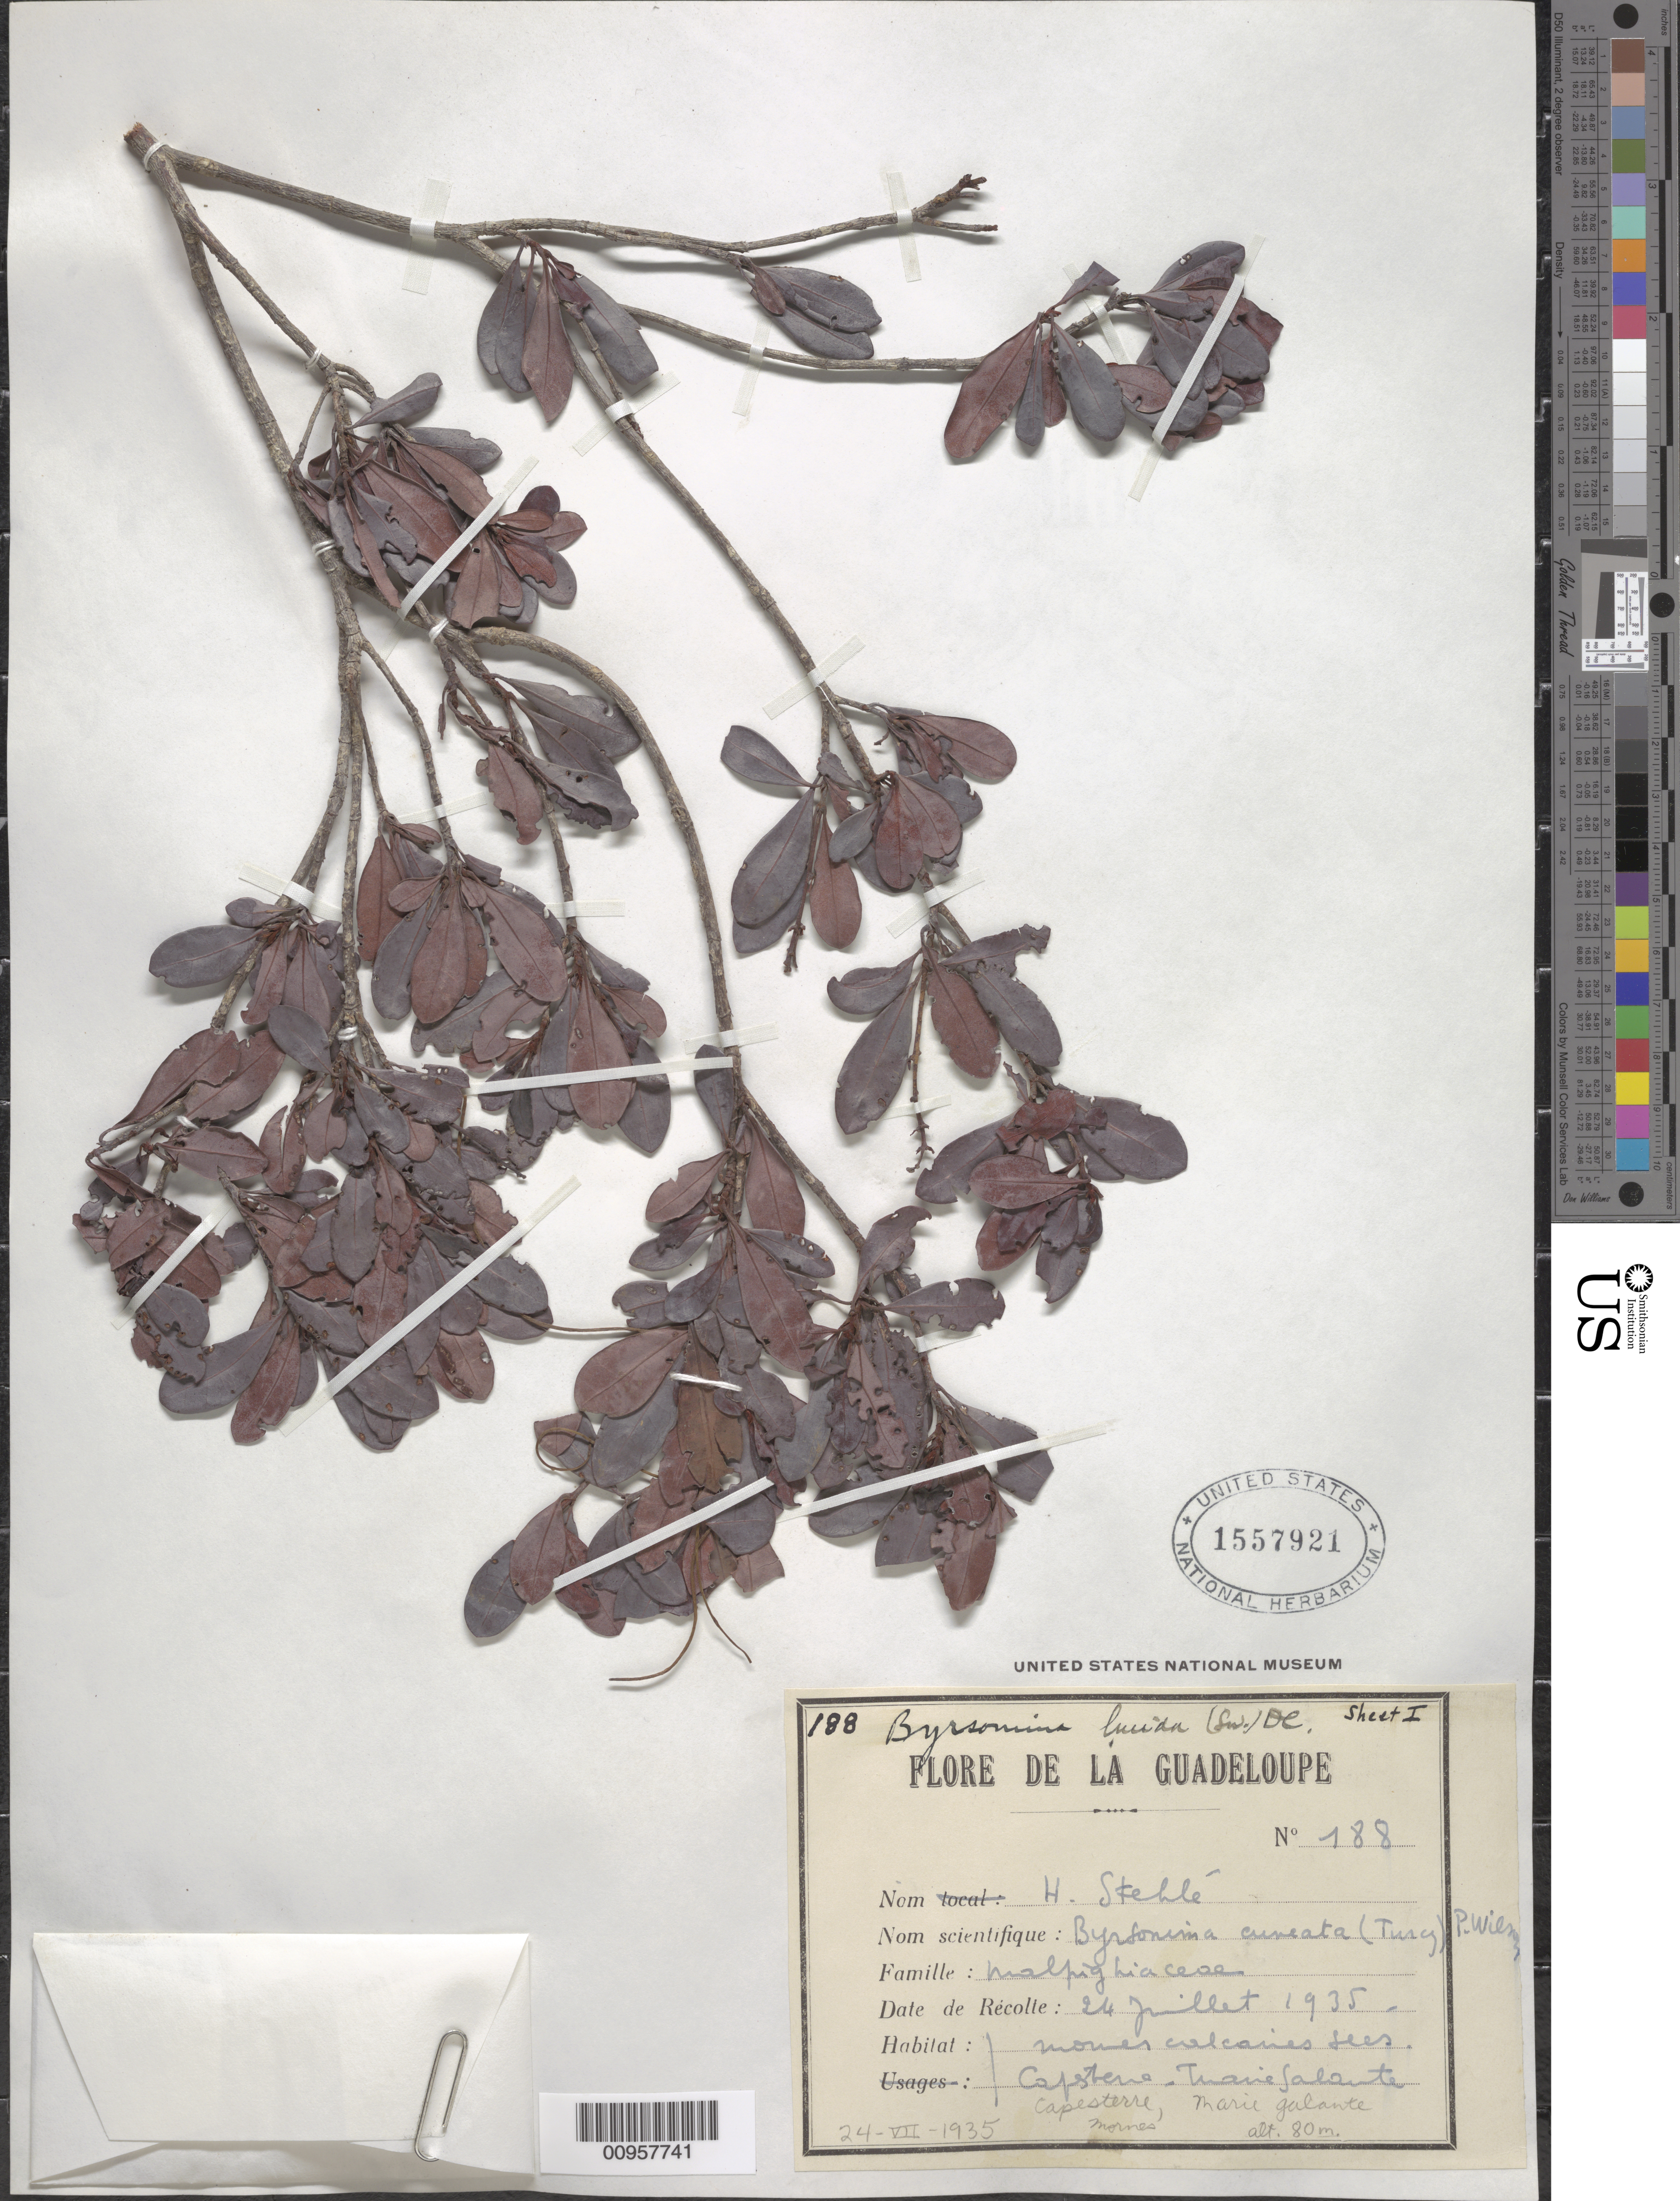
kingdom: Plantae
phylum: Tracheophyta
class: Magnoliopsida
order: Malpighiales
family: Malpighiaceae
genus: Byrsonima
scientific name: Byrsonima lucida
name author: (Mill.) DC.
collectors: H. Stehlé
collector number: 188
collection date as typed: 24 Jul 1935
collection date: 1935-07-24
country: Guadeloupe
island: Marie Galante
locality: Capesterre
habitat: Mornes calcaires secs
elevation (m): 80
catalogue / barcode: US 1557921